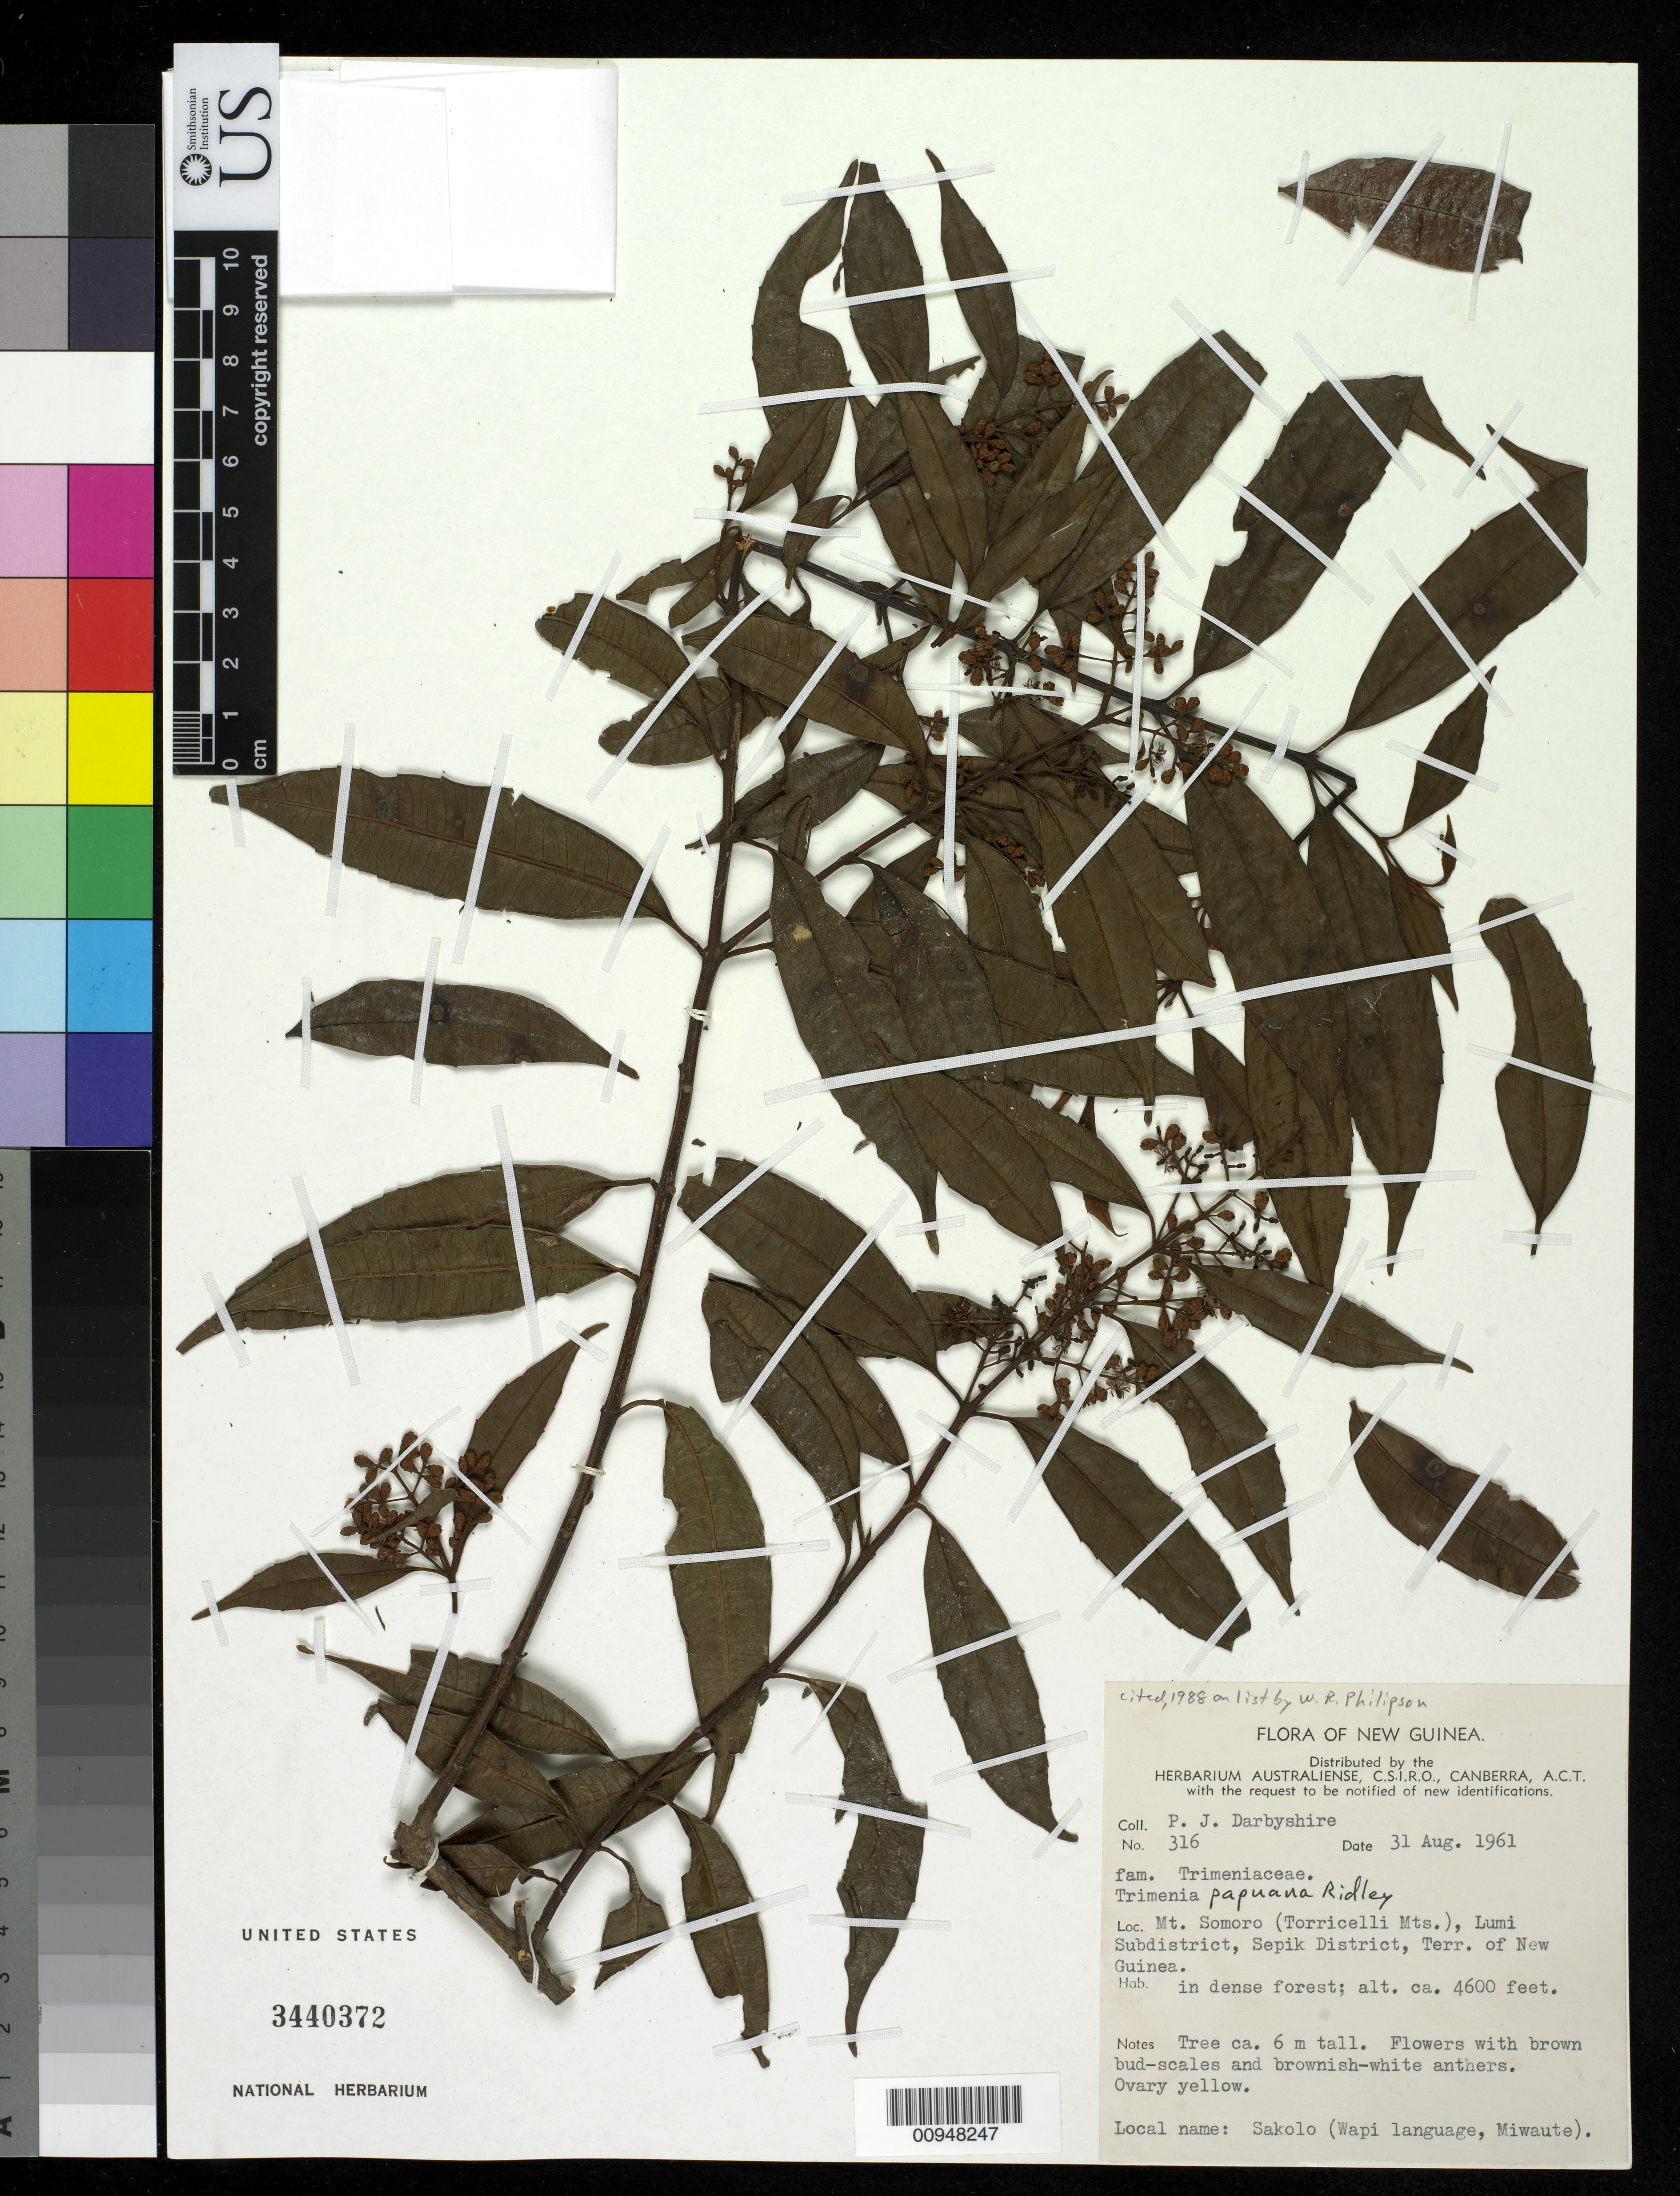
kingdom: Plantae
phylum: Tracheophyta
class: Magnoliopsida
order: Austrobaileyales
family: Trimeniaceae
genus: Trimenia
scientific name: Trimenia papuana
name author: Ridl.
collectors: P. Darbyshire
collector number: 316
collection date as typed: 31 Aug 1961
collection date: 1961-08-31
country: Papua New Guinea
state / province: Sandaun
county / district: Lumi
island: New Guinea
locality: Mt. Somoro (Torricelli Mountains).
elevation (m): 1402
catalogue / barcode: US 3440372